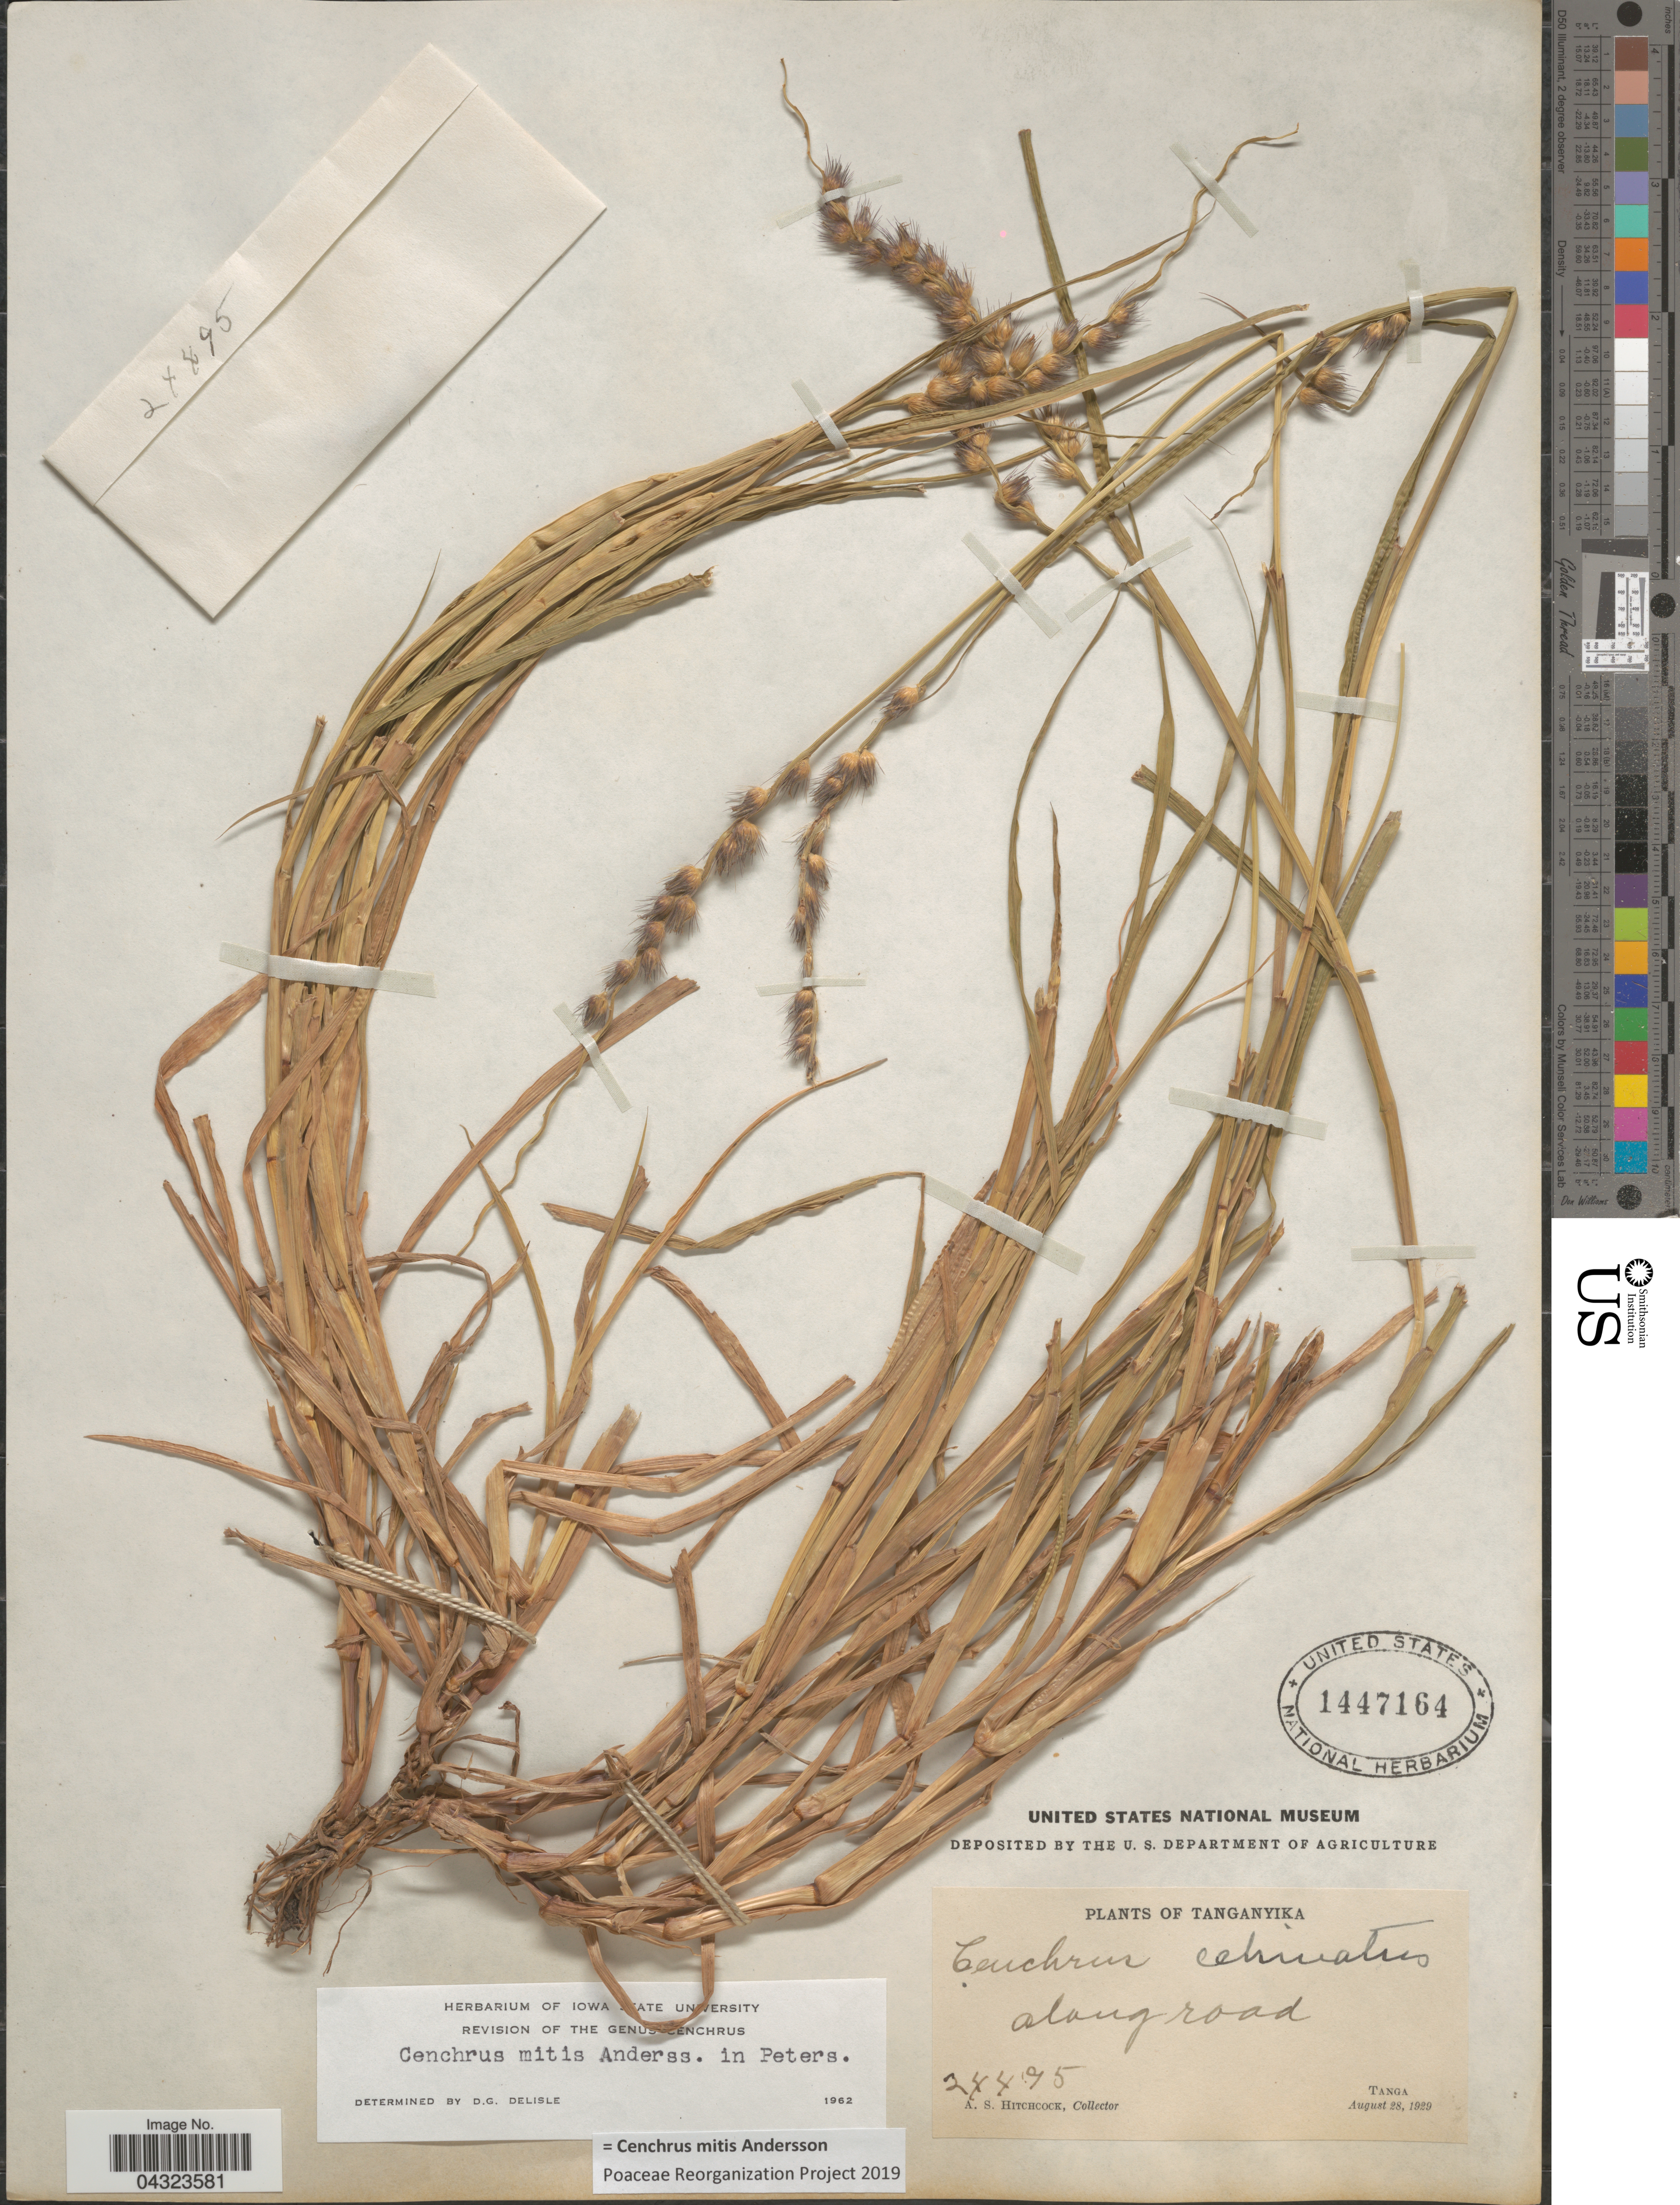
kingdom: Plantae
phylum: Tracheophyta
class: Liliopsida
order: Poales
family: Poaceae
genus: Cenchrus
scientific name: Cenchrus mitis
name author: Andersson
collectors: A. S. Hitchcock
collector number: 24495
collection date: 1929-08-28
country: Tanzania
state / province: Tanga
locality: Tanganyika. Along road.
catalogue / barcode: US 1447164